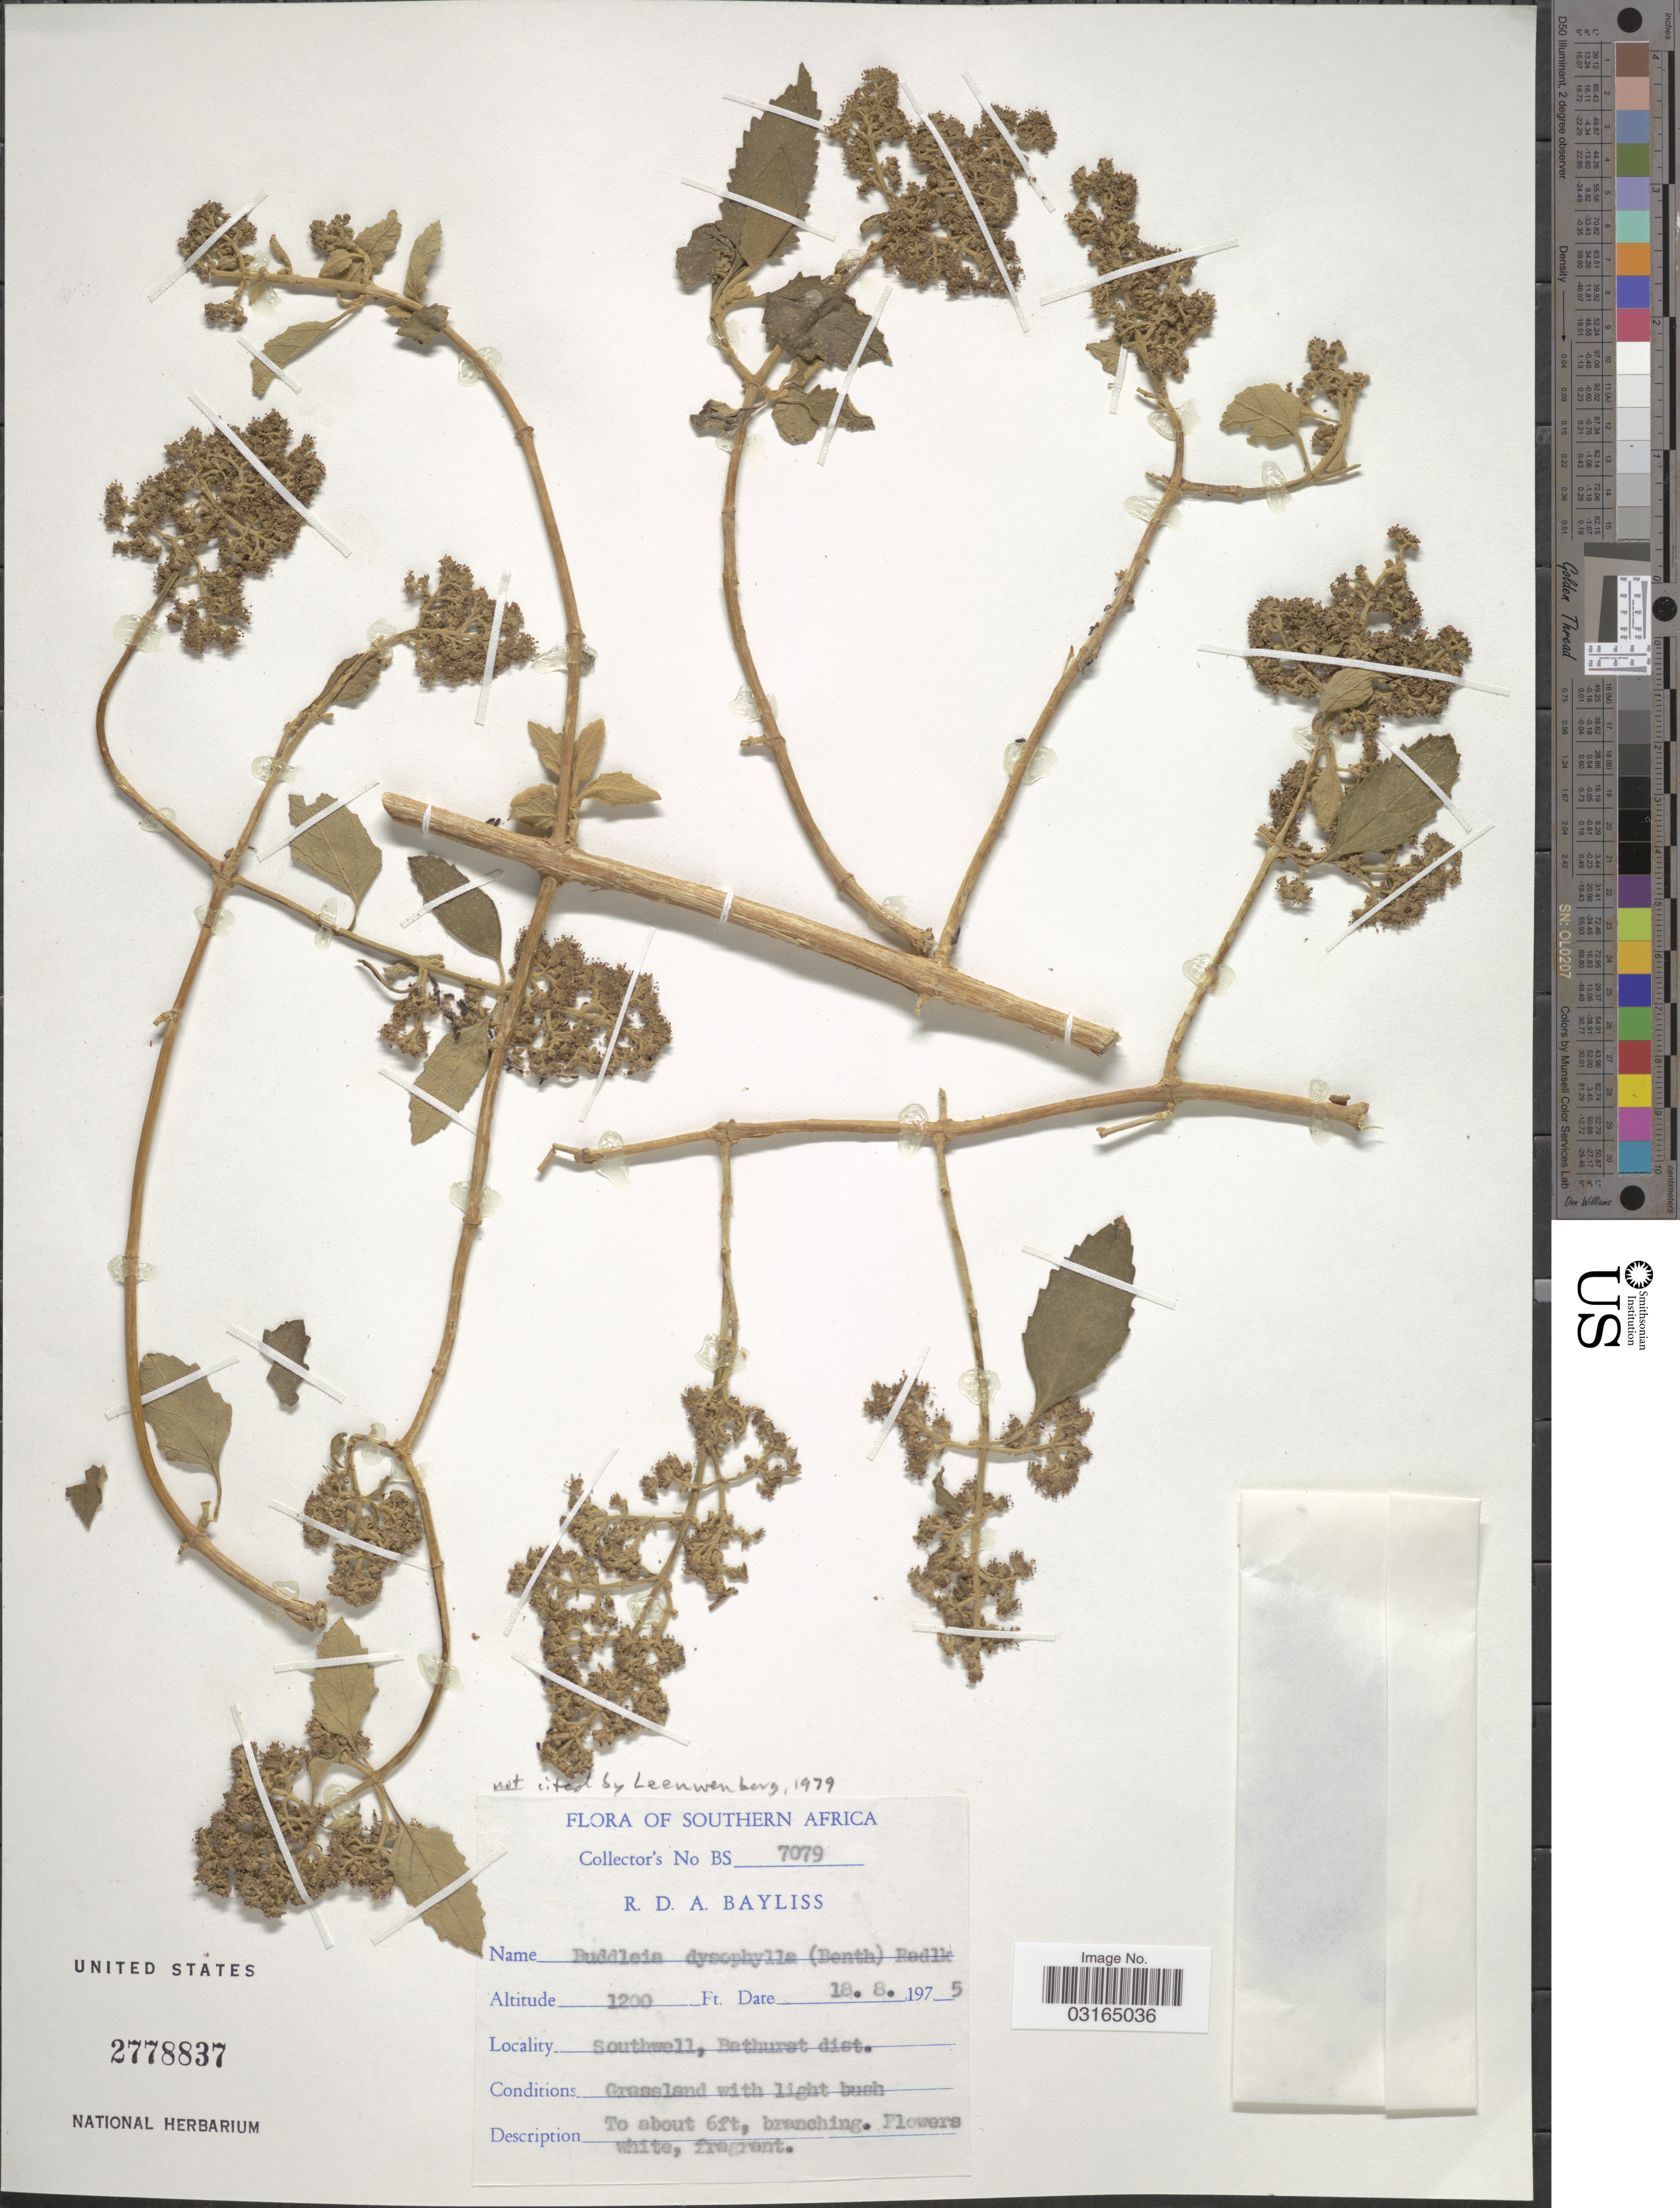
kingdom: Plantae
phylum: Tracheophyta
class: Magnoliopsida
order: Lamiales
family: Scrophulariaceae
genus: Buddleja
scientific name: Buddleja dysophylla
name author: (Benth.) Radlk.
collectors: R. Bayliss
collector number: BS 7079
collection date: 1975-08-18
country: South Africa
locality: Southern Africa. Southwell, Bathurst dist.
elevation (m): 366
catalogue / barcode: US 2778837